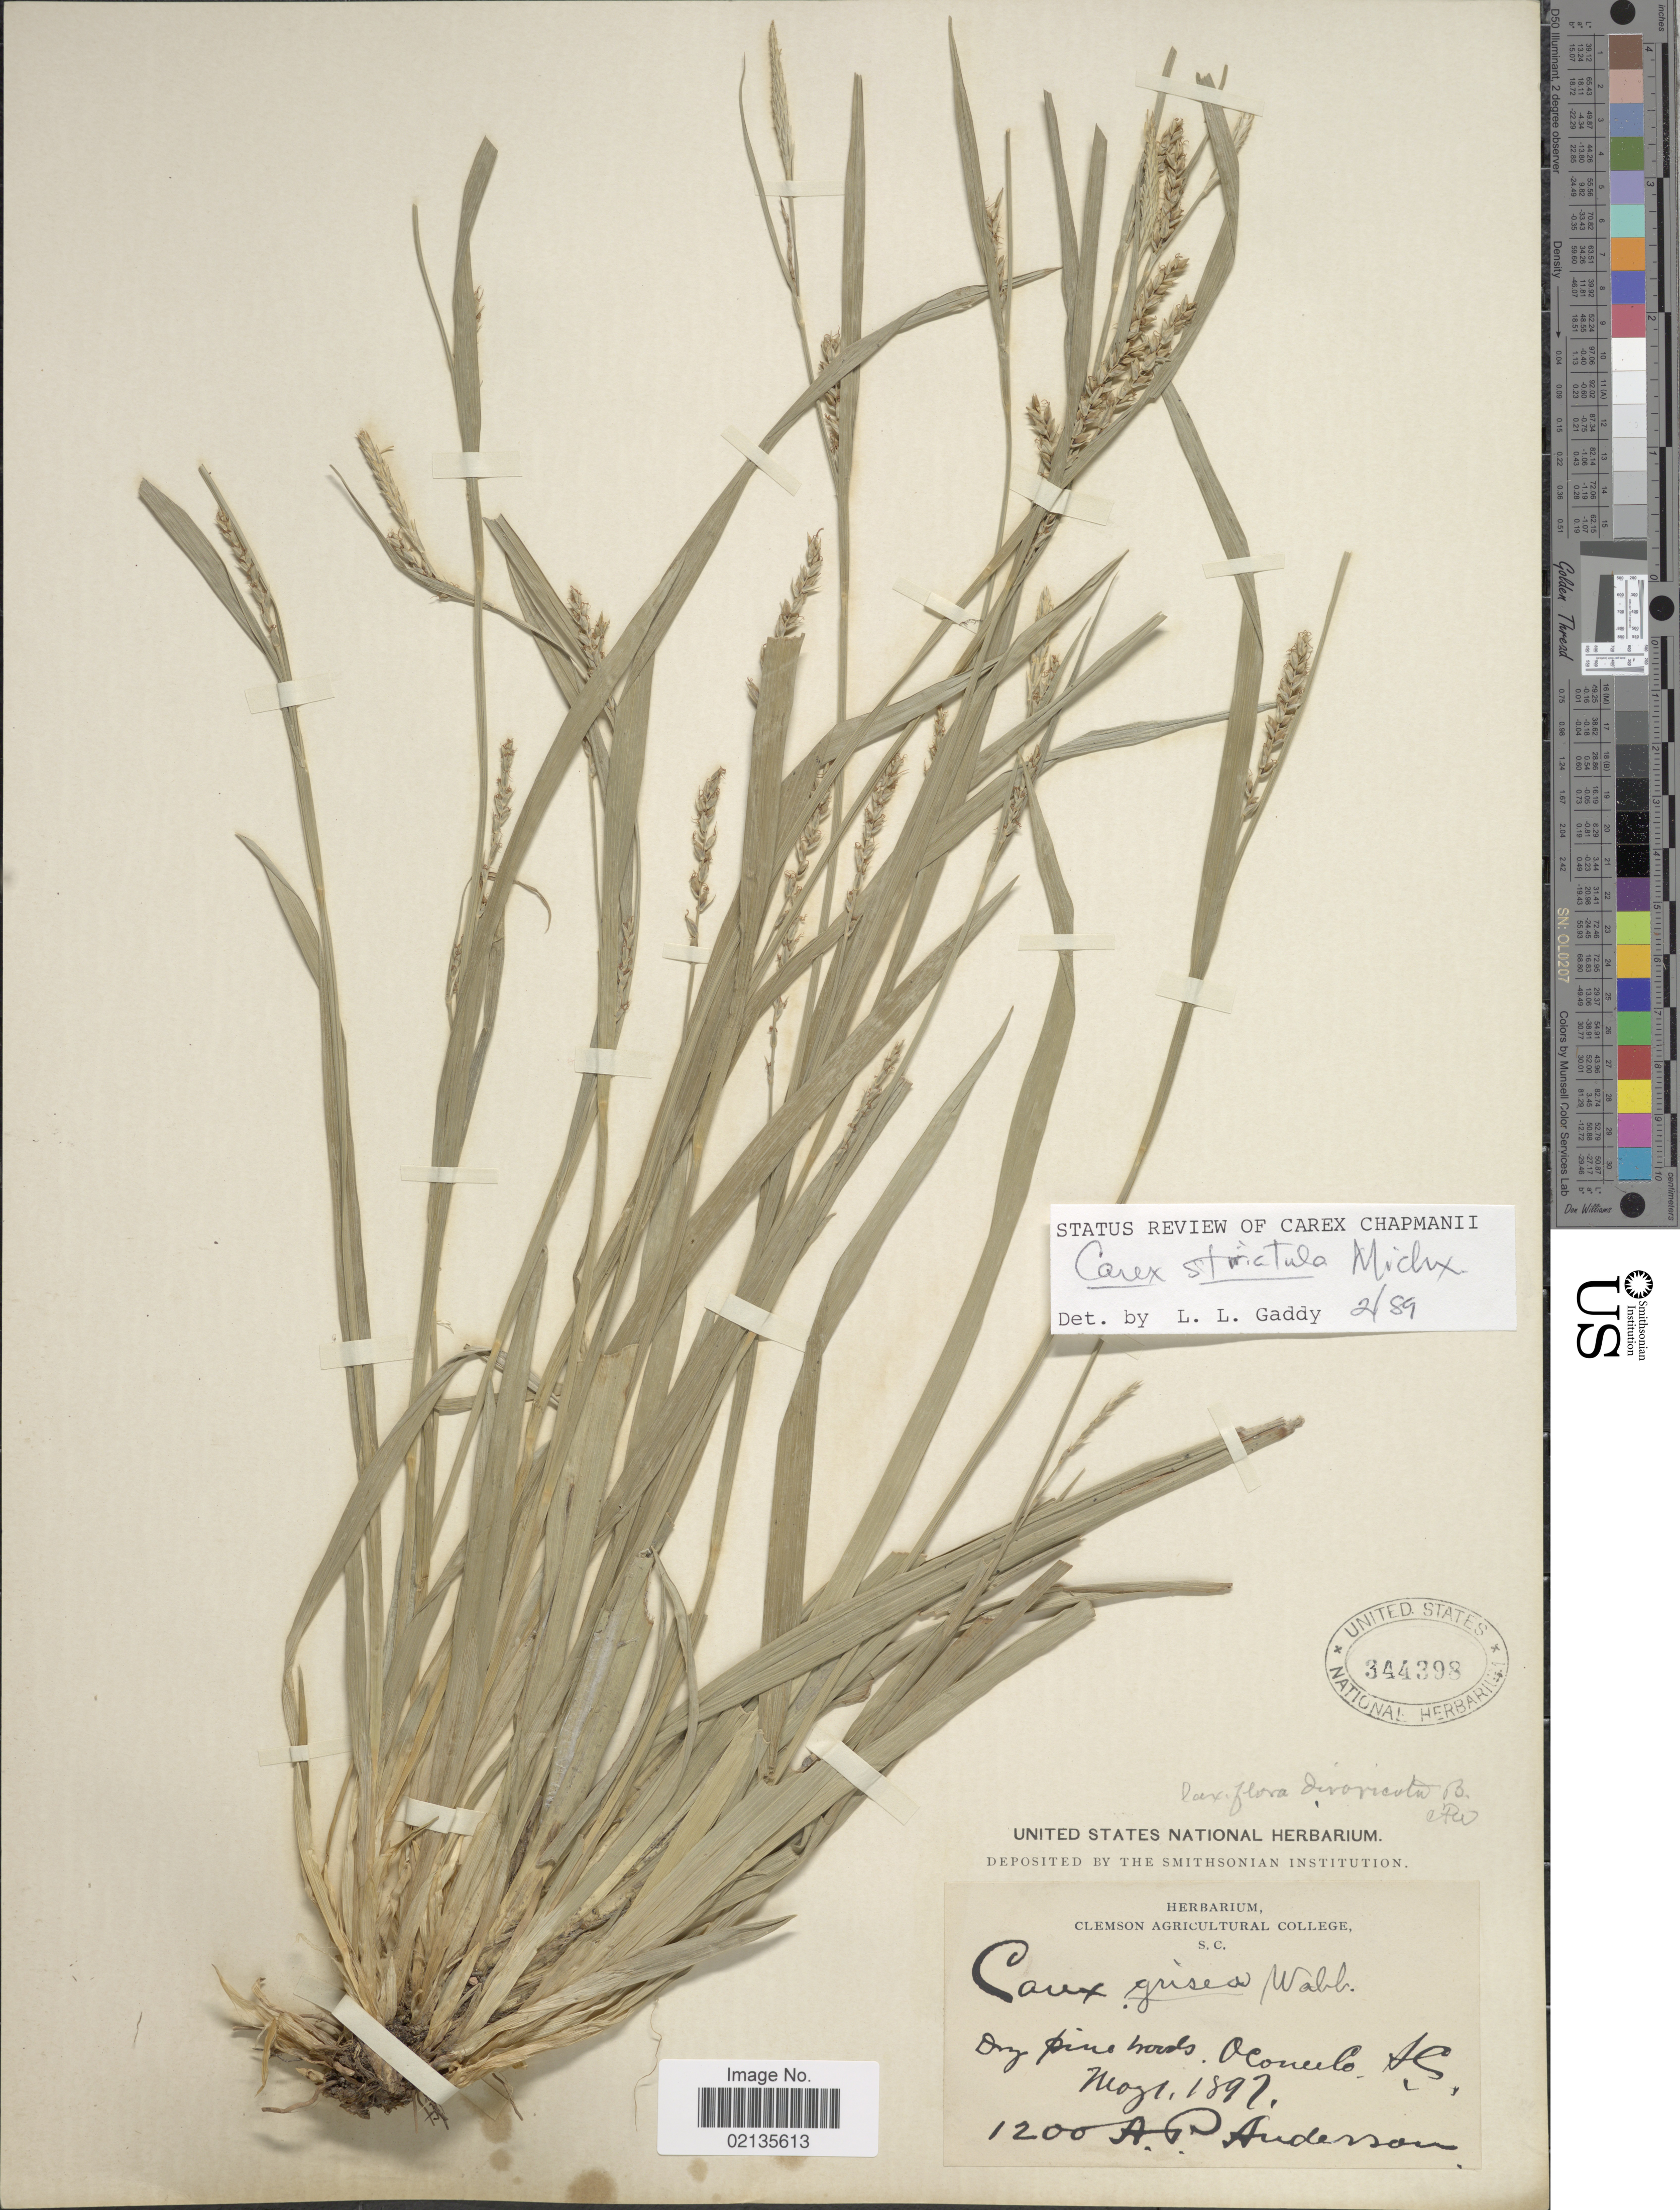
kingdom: Plantae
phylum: Tracheophyta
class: Liliopsida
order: Poales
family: Cyperaceae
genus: Carex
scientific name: Carex striatula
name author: Michx.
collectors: A. P. Anderson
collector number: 1200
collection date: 1897-05-01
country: United States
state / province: South Carolina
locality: Dry pine woods, Oconulo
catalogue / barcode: US 344398